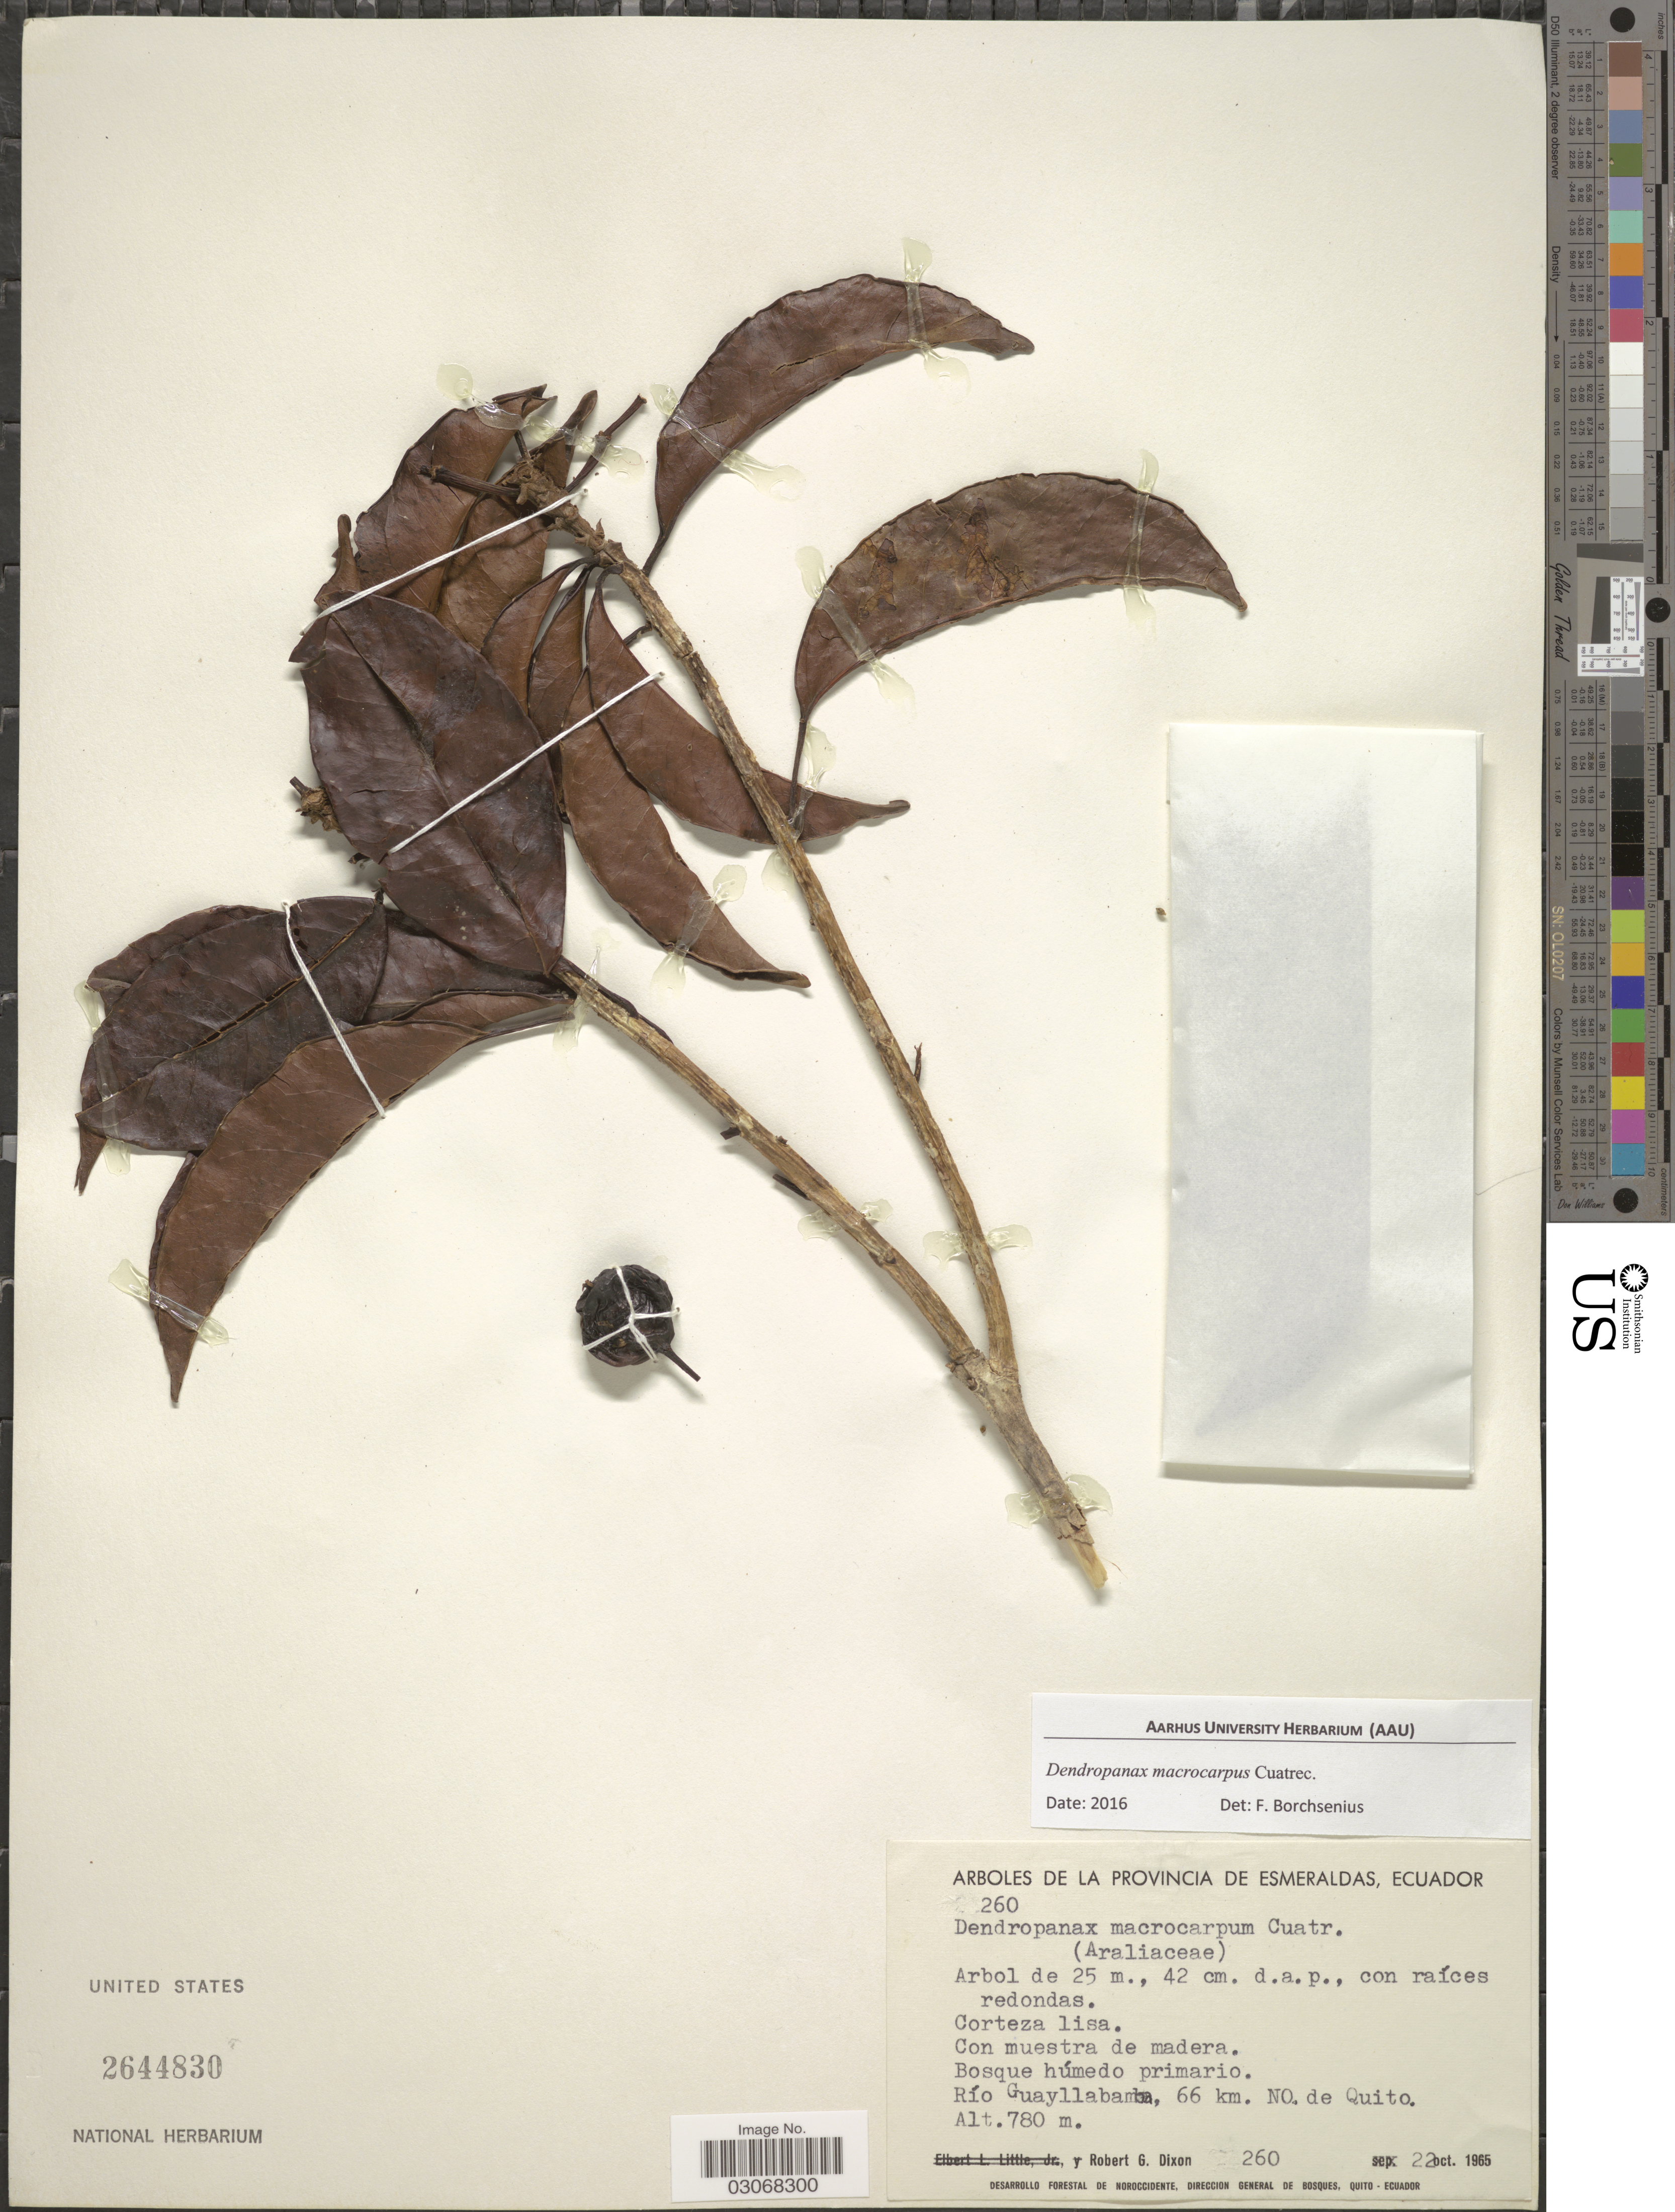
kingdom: Plantae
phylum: Tracheophyta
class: Magnoliopsida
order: Apiales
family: Araliaceae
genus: Dendropanax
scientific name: Dendropanax macrocarpus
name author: Cuatrec.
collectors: R. G. Dixon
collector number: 260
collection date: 1965-10-22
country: Ecuador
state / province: Esmeraldas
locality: Río Guayllabamba, 66 km. NO. de Quito.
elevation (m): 780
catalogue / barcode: US 2644830